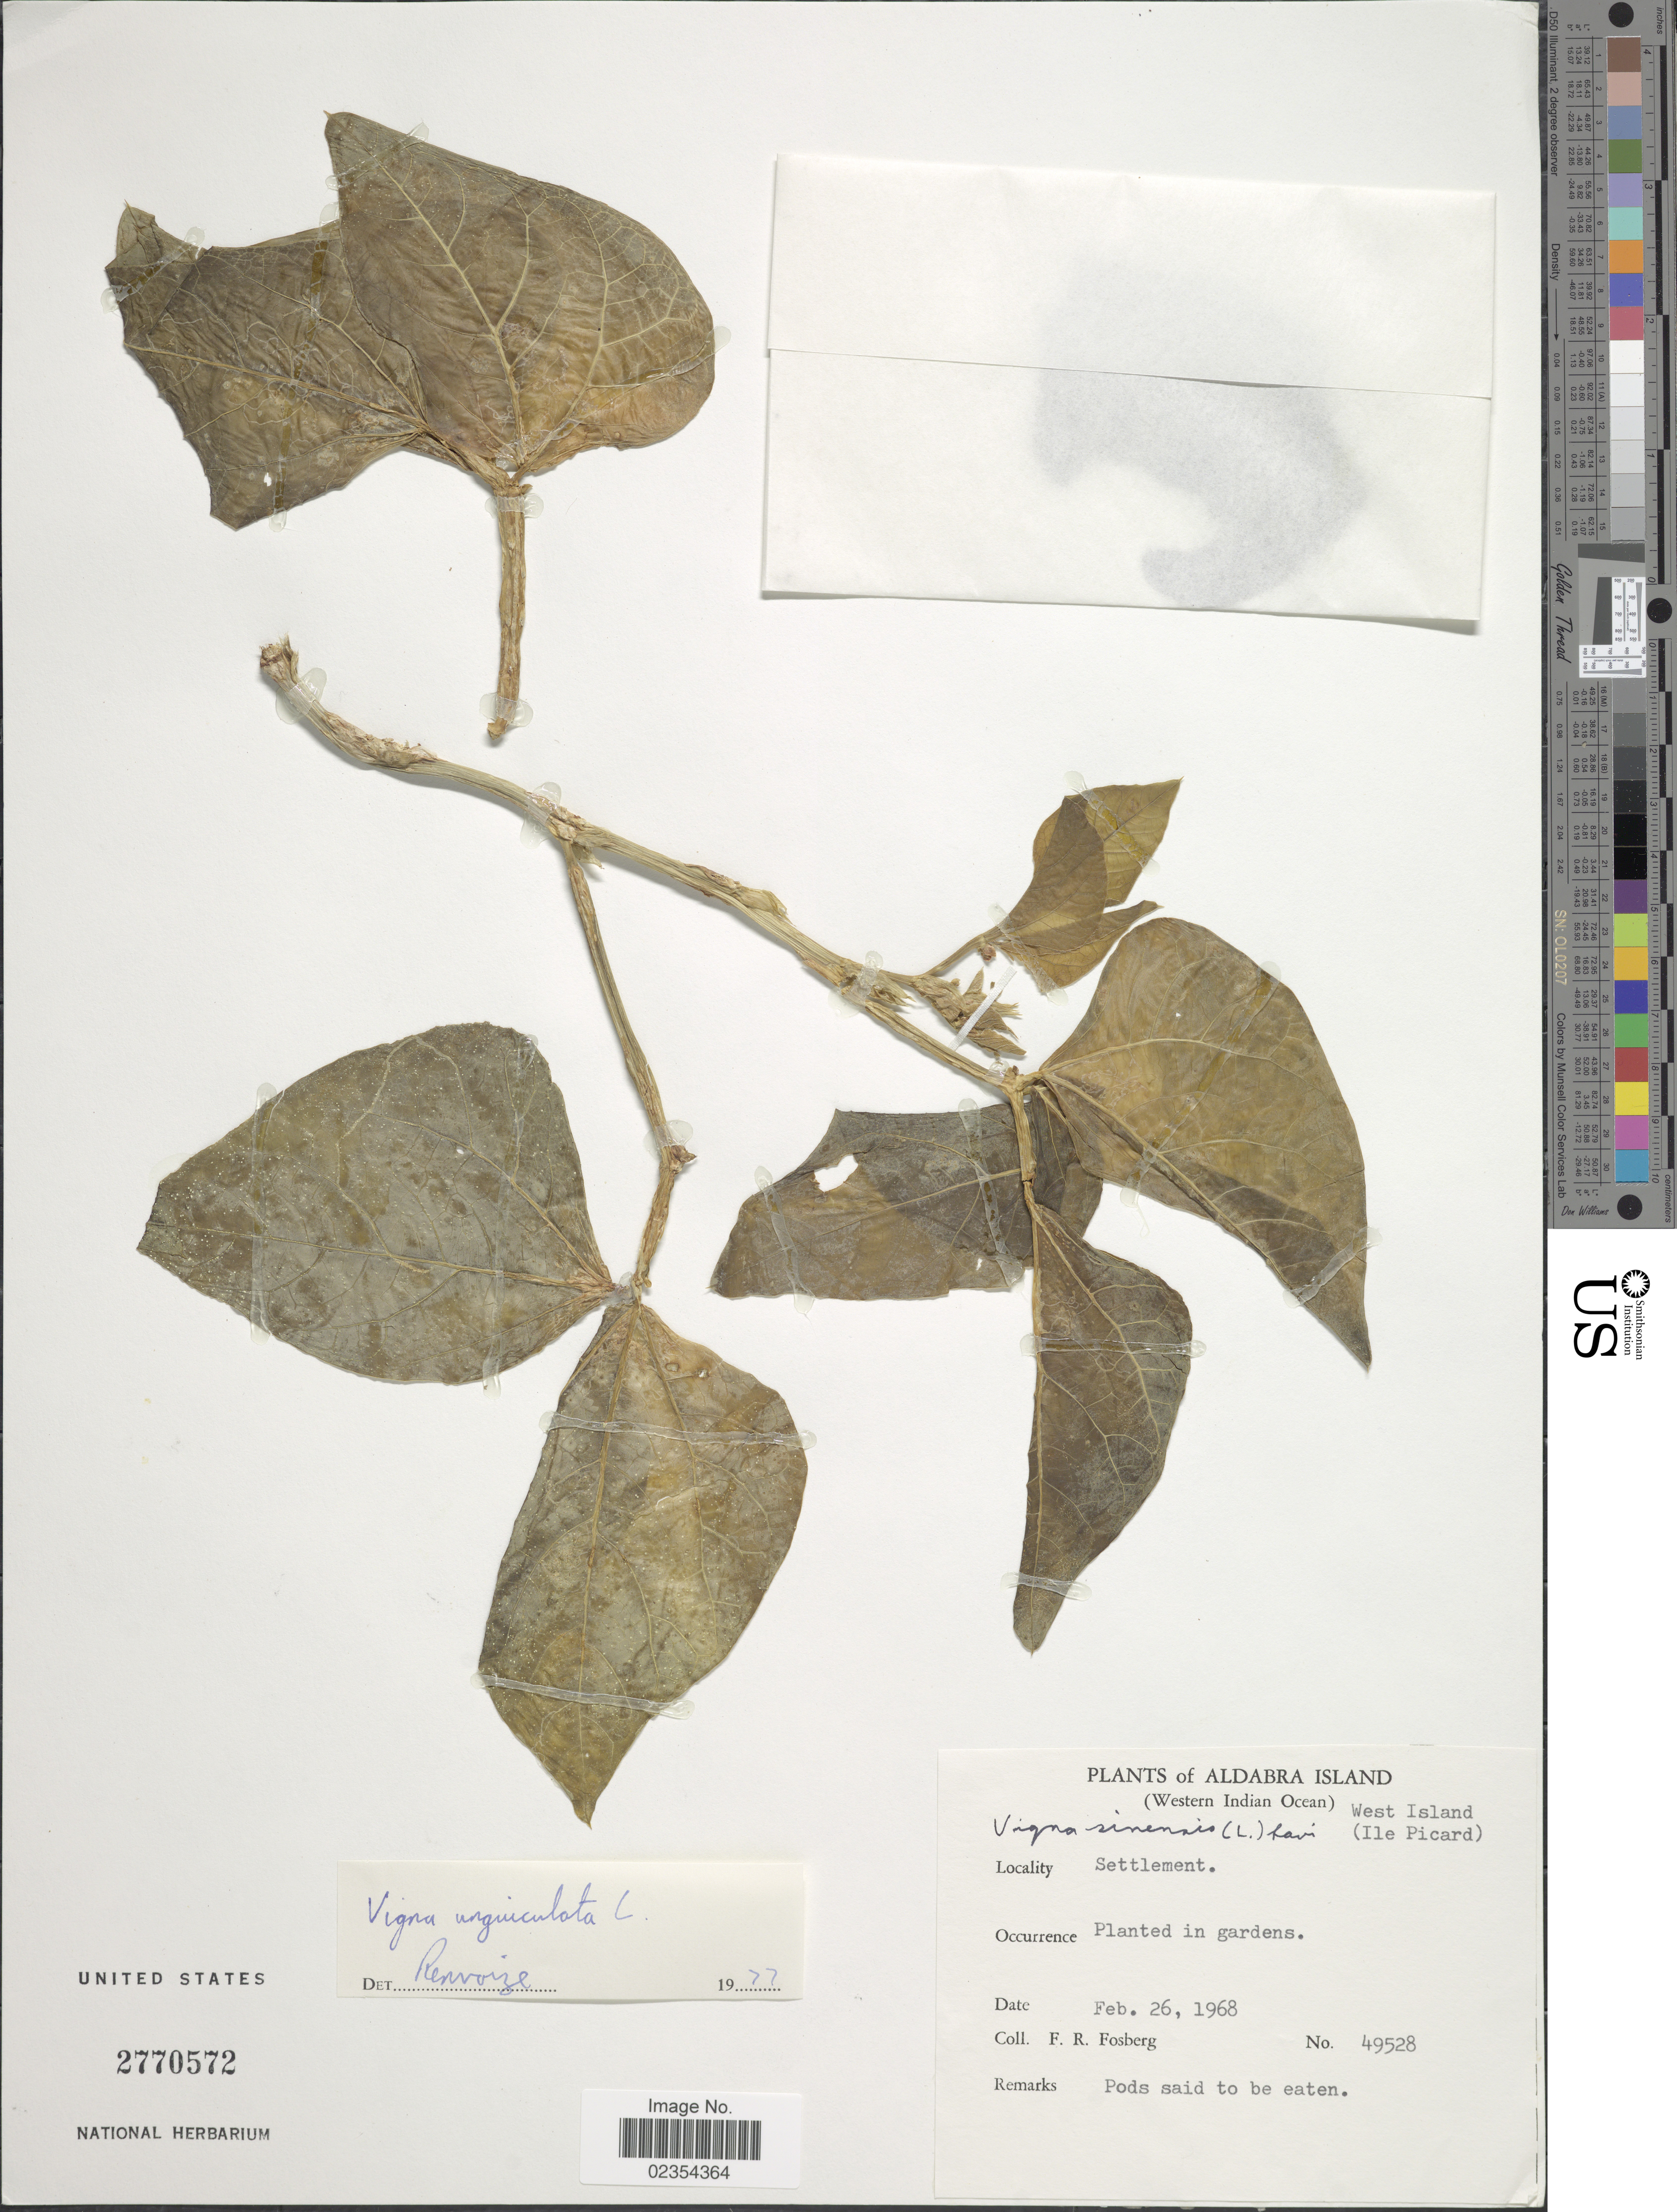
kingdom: Plantae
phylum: Tracheophyta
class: Magnoliopsida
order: Fabales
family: Fabaceae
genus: Vigna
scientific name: Vigna unguiculata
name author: (L.) Walp.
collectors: F. R. Fosberg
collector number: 49528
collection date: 1968-02-26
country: Seychelles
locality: Aldabra Island (Western Indian Ocean), West Island (Ile Picard), Settlement, in gardens.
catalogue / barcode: US 2770572